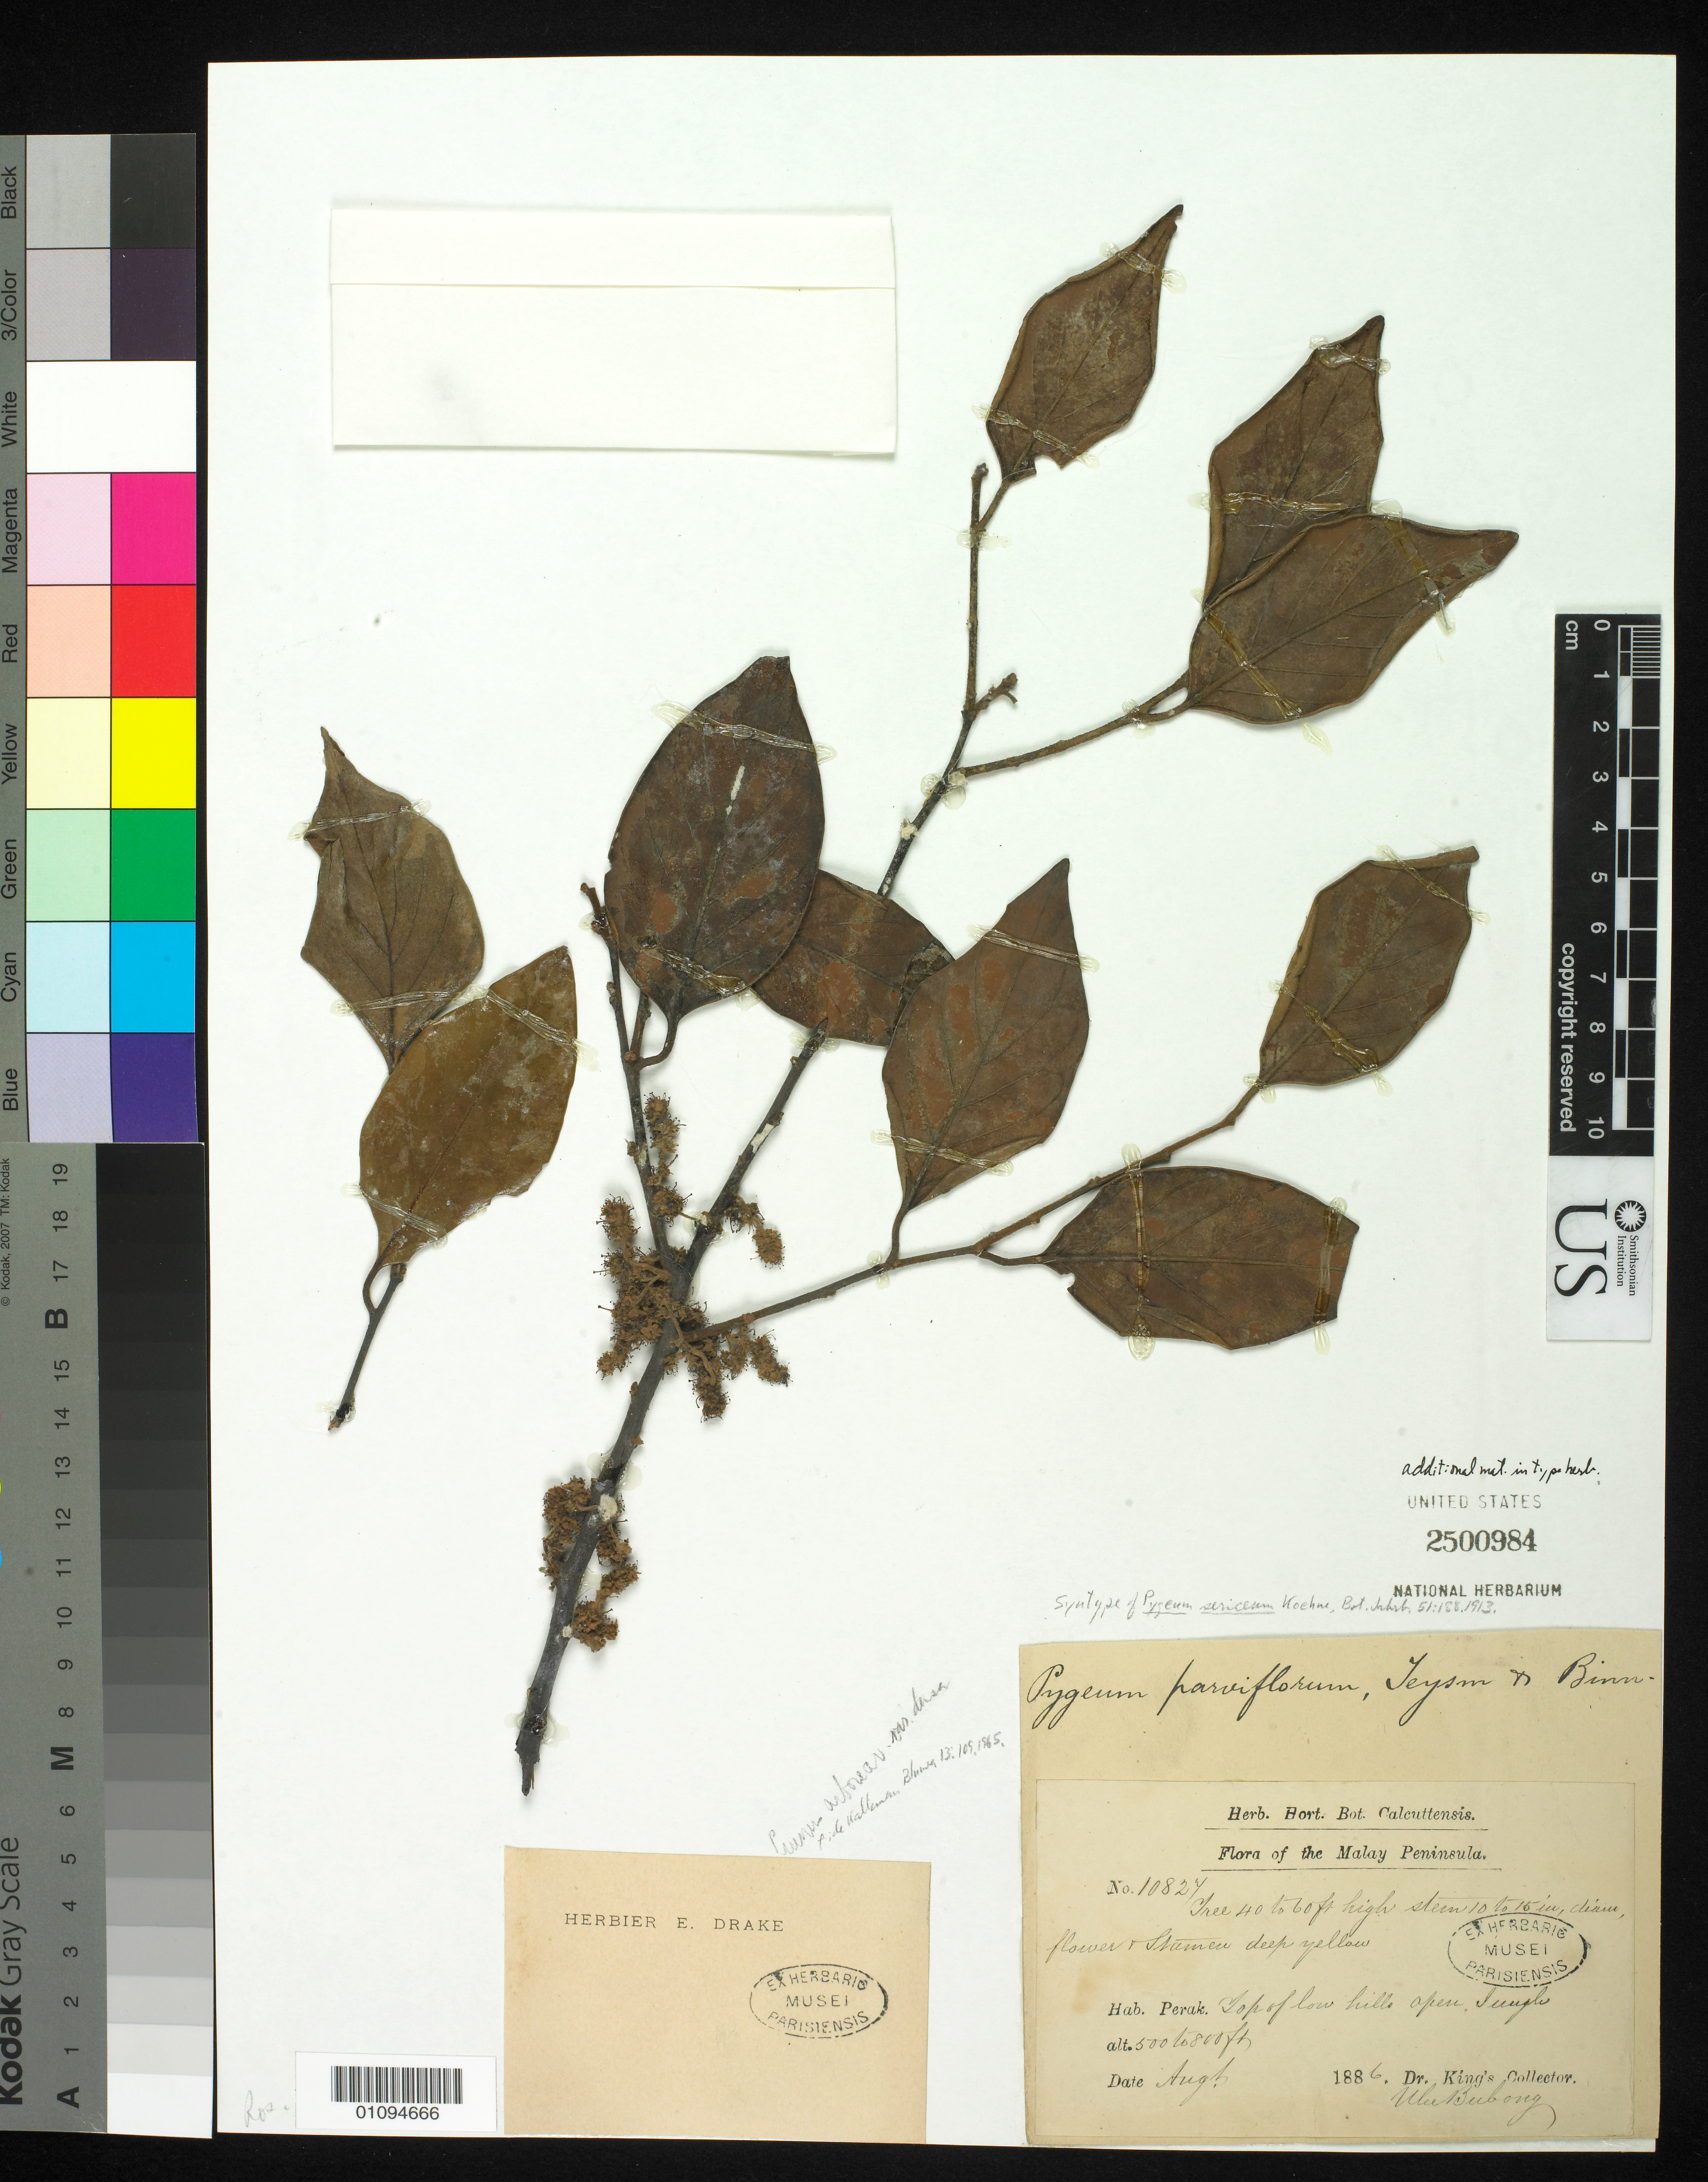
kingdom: Plantae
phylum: Tracheophyta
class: Magnoliopsida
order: Rosales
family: Rosaceae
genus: Pygeum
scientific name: Pygeum sericeum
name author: Koehne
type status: Isosyntype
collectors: Dr. King's collector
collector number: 10827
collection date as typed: Aug 1886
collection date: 1886-08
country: Malaysia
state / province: Perak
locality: Hab. Perak. Top of low hills open jungle. Ulu Bubong.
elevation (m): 152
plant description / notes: Also a type of Pygeum parviflorum var. densa King? Additional isosyntype (& isolectotype) filed under that name.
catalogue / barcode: US 2500984